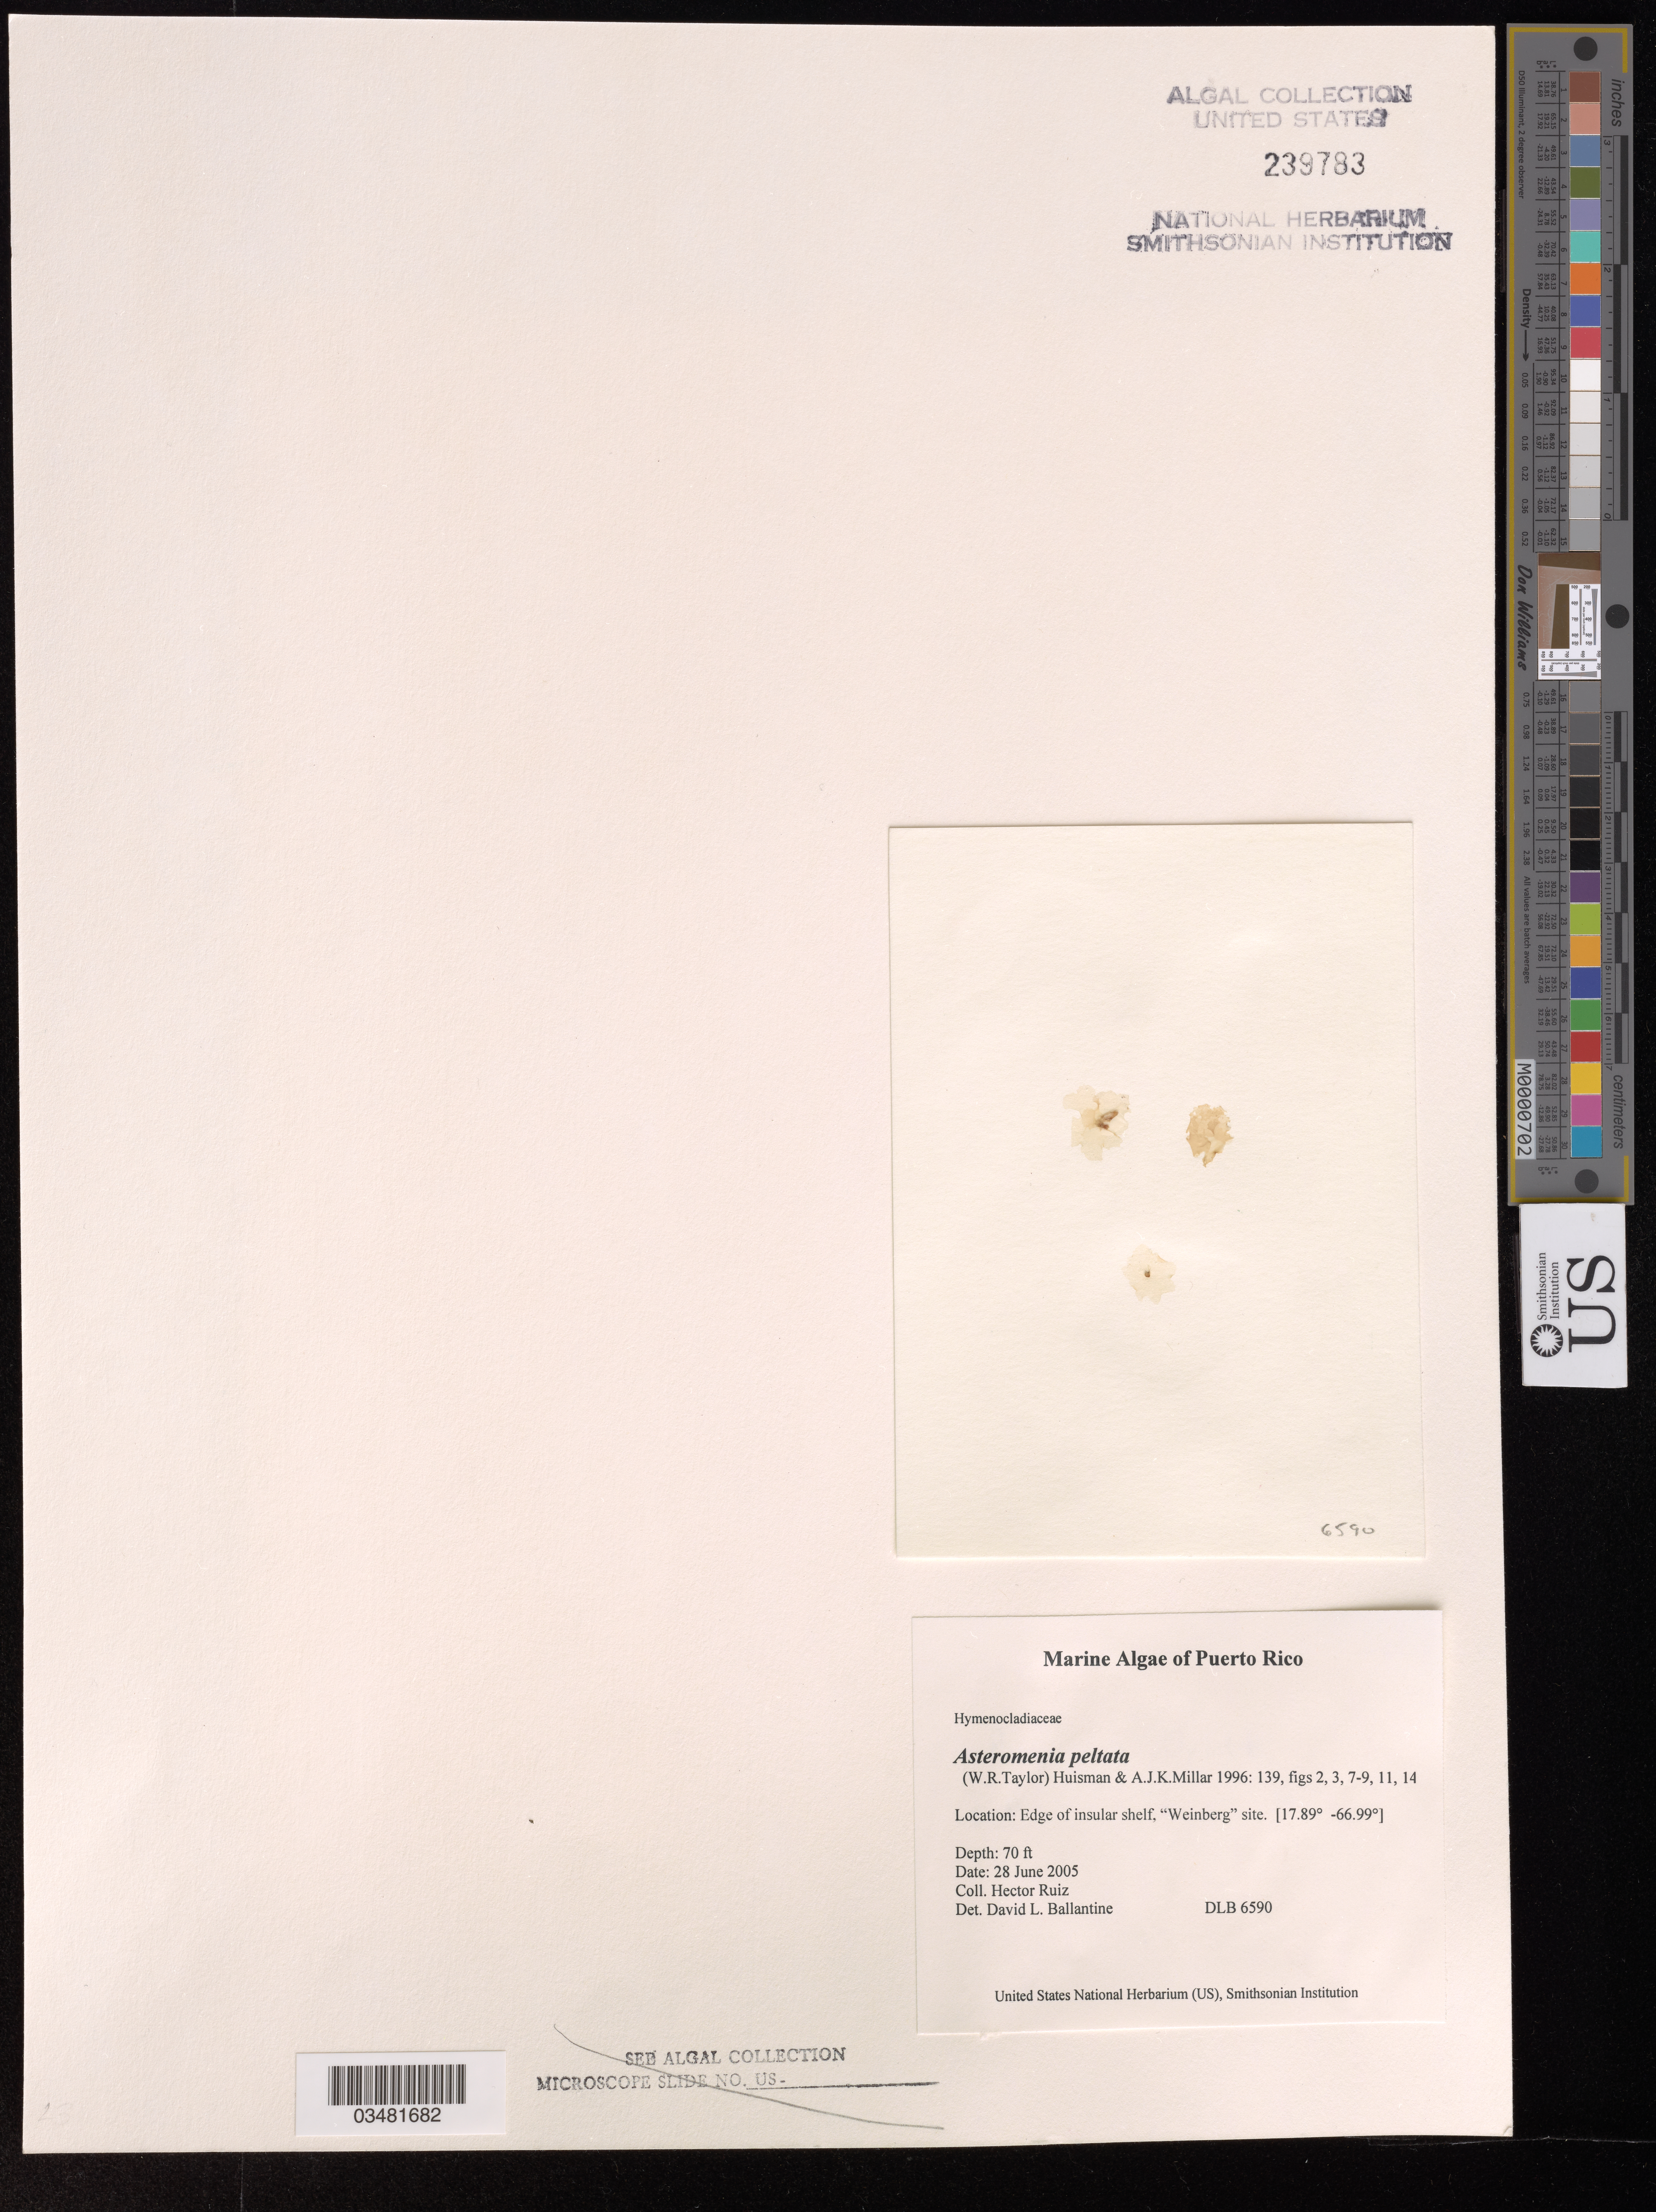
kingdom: Plantae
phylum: Rhodophyta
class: Florideophyceae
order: Rhodymeniales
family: Hymenocladiaceae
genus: Asteromenia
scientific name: Asteromenia peltata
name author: (W.R. Taylor) Huisman & A.J.K. Millar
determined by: Ballantine, D. L.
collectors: H. Ruiz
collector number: DLB 6590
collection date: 2005-06-28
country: Puerto Rico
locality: Edge of Insular Shelf ('Weinberg').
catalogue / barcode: US 239783